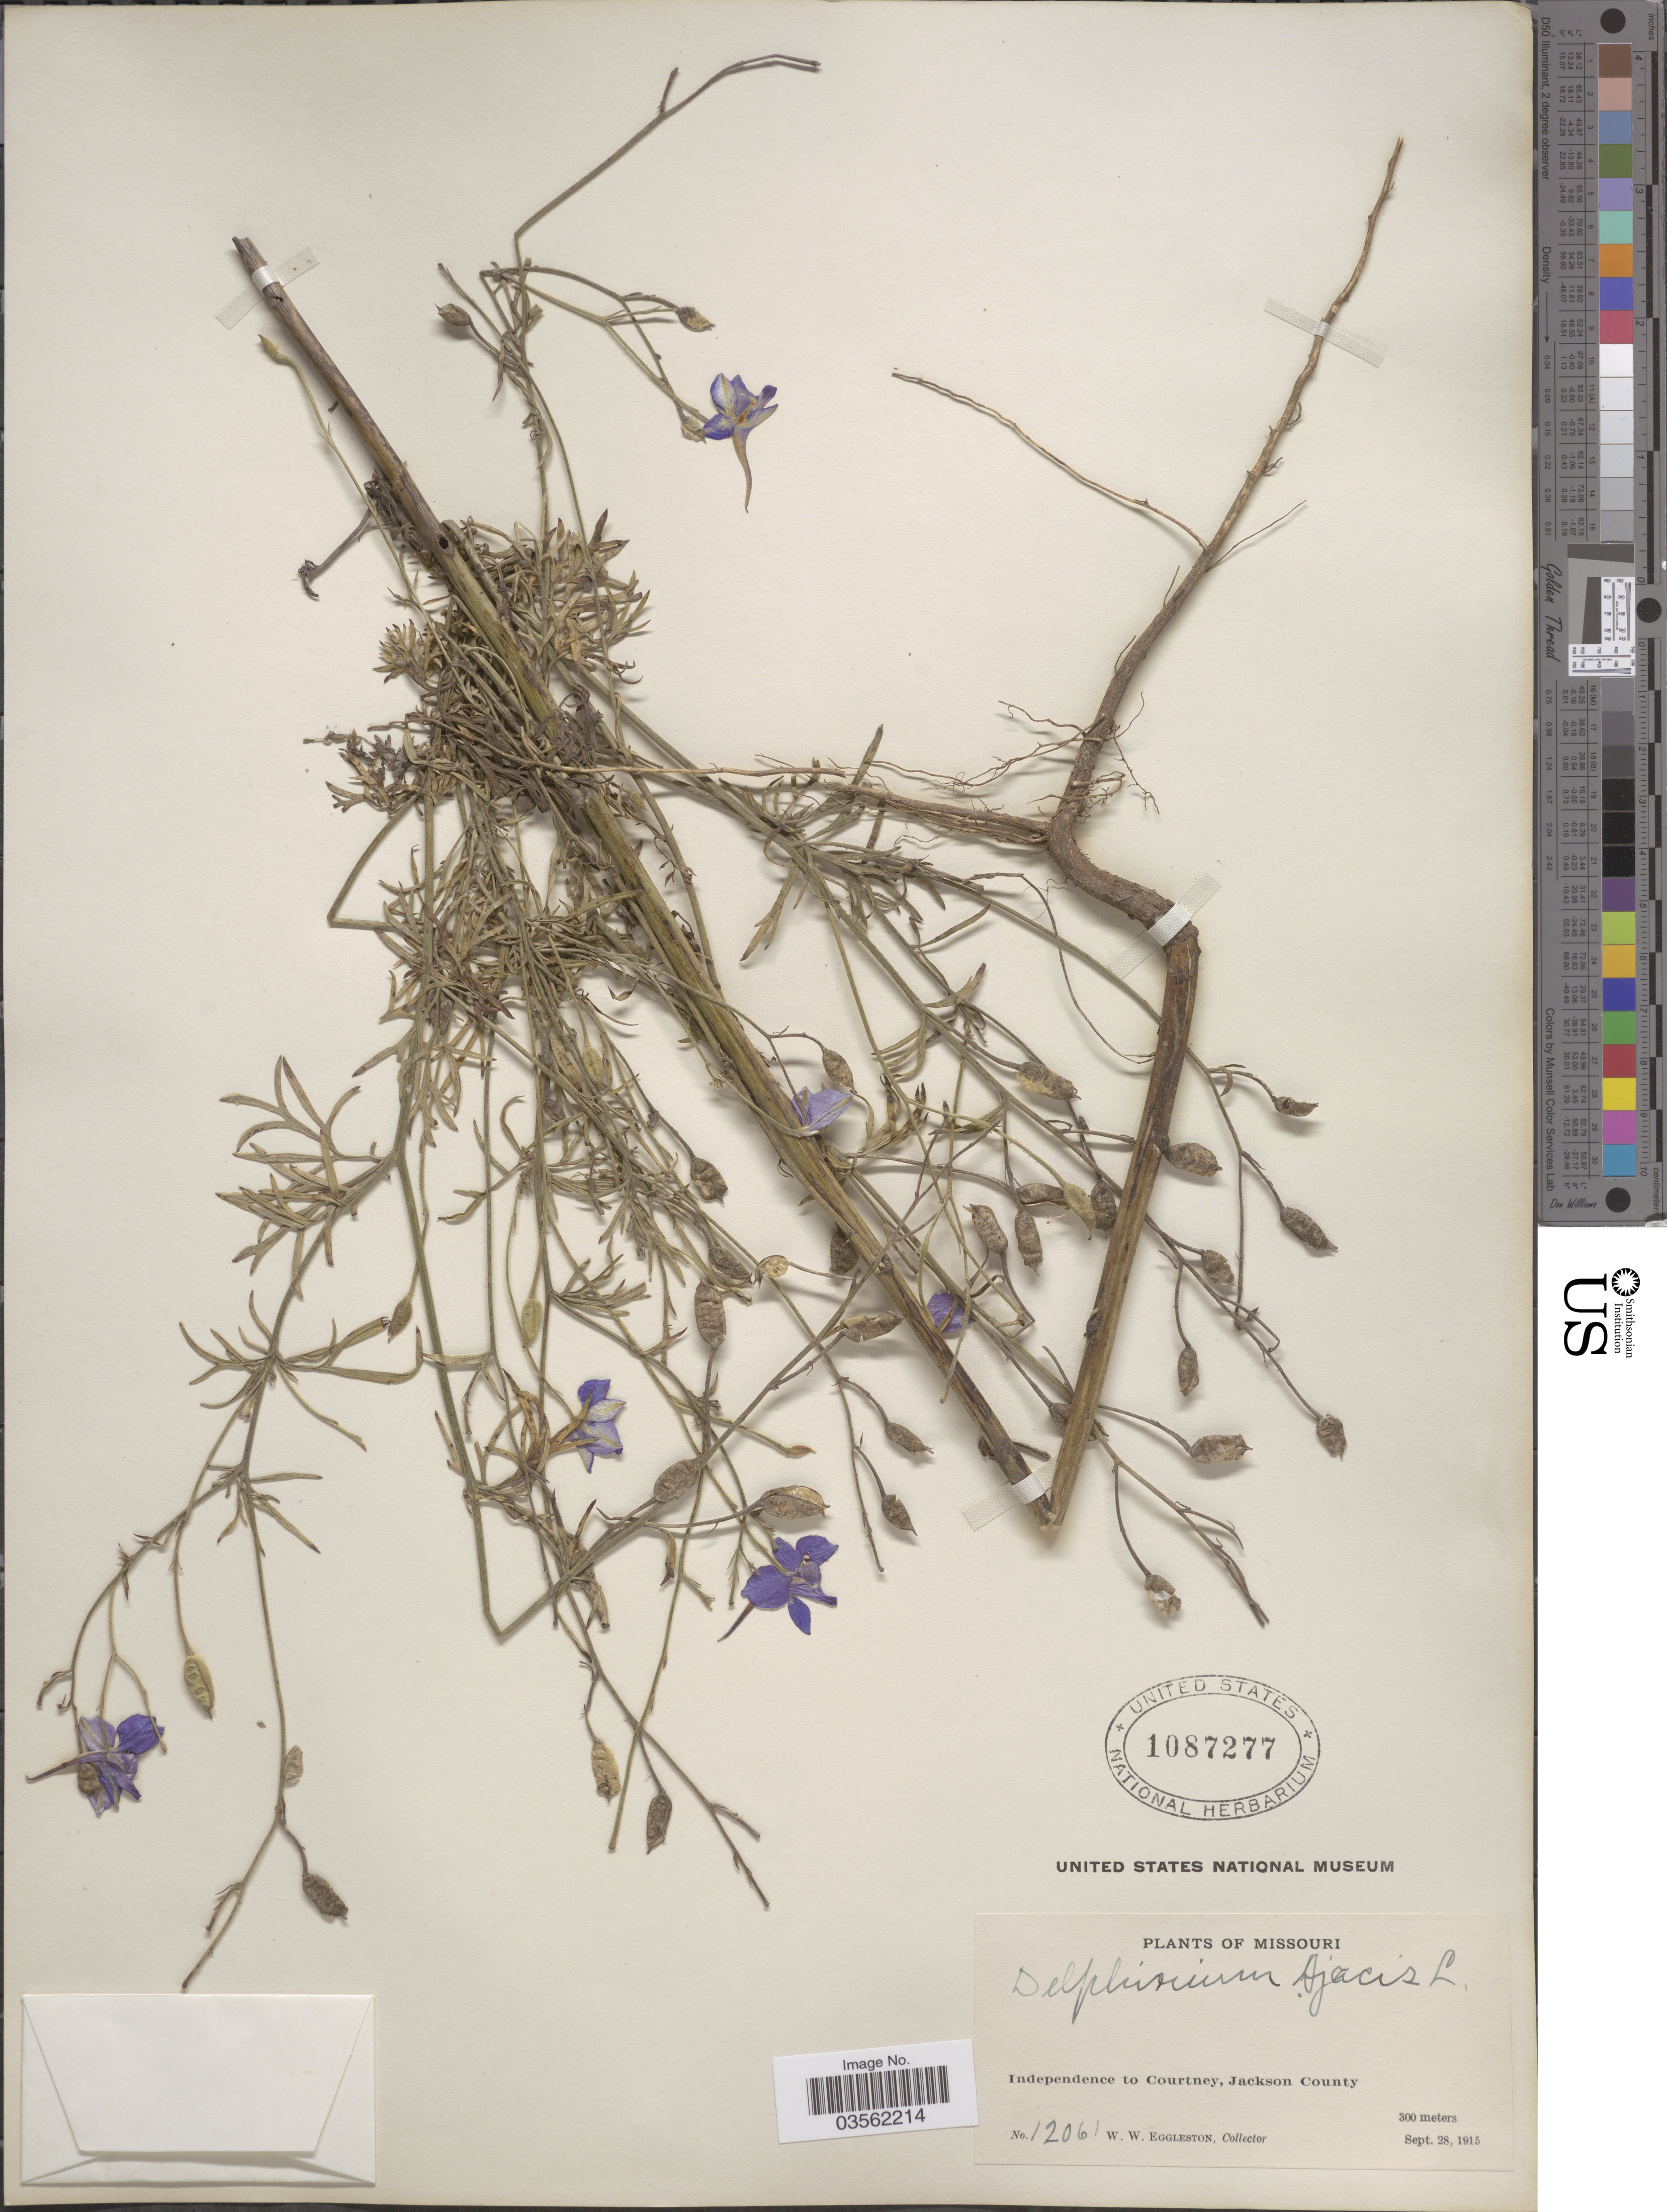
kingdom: Plantae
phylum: Tracheophyta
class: Magnoliopsida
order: Ranunculales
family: Ranunculaceae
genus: Delphinium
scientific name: Delphinium ajacis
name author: L.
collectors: W. W. Eggleston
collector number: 12061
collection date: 1915-09-28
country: United States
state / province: Missouri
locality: Independence to Courtney, Jackson County.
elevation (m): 300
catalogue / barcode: US 1087277